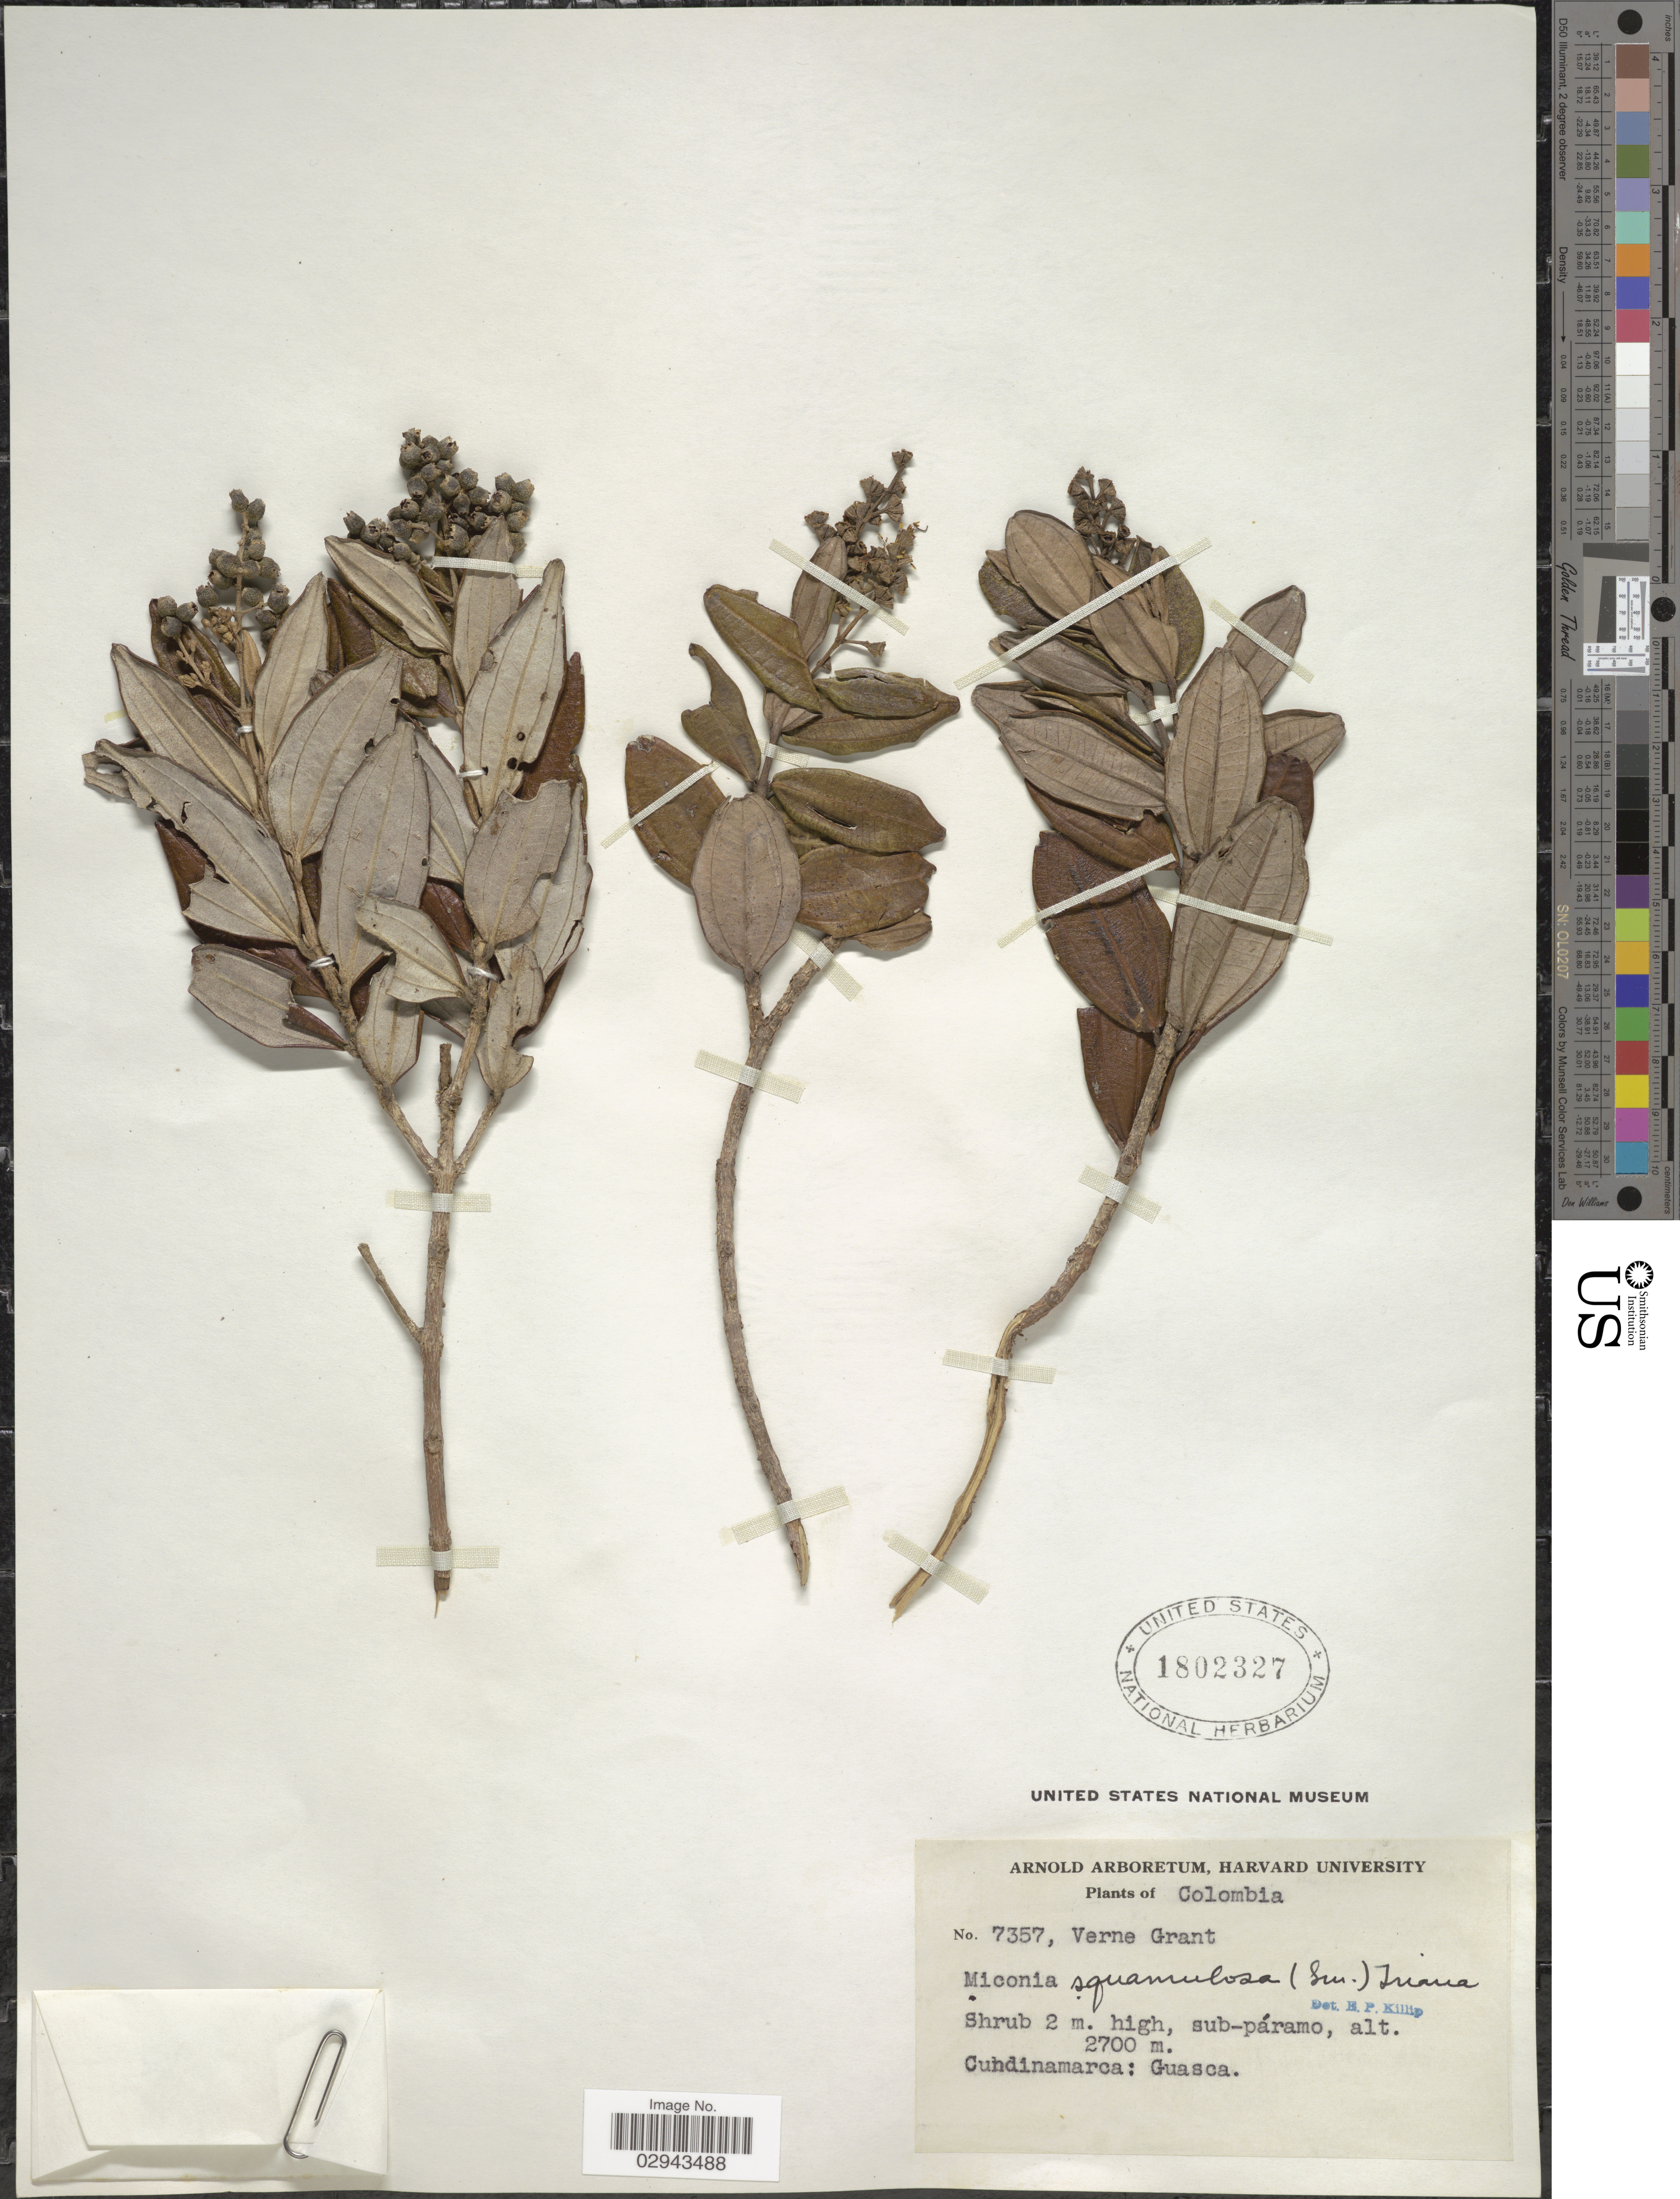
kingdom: Plantae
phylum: Tracheophyta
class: Magnoliopsida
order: Myrtales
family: Melastomataceae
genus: Miconia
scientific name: Miconia squamulosa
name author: (Sm.) Triana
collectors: V. Grant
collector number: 7357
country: Colombia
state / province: Cundinamarca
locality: Guasca.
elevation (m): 2700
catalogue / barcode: US 1802327